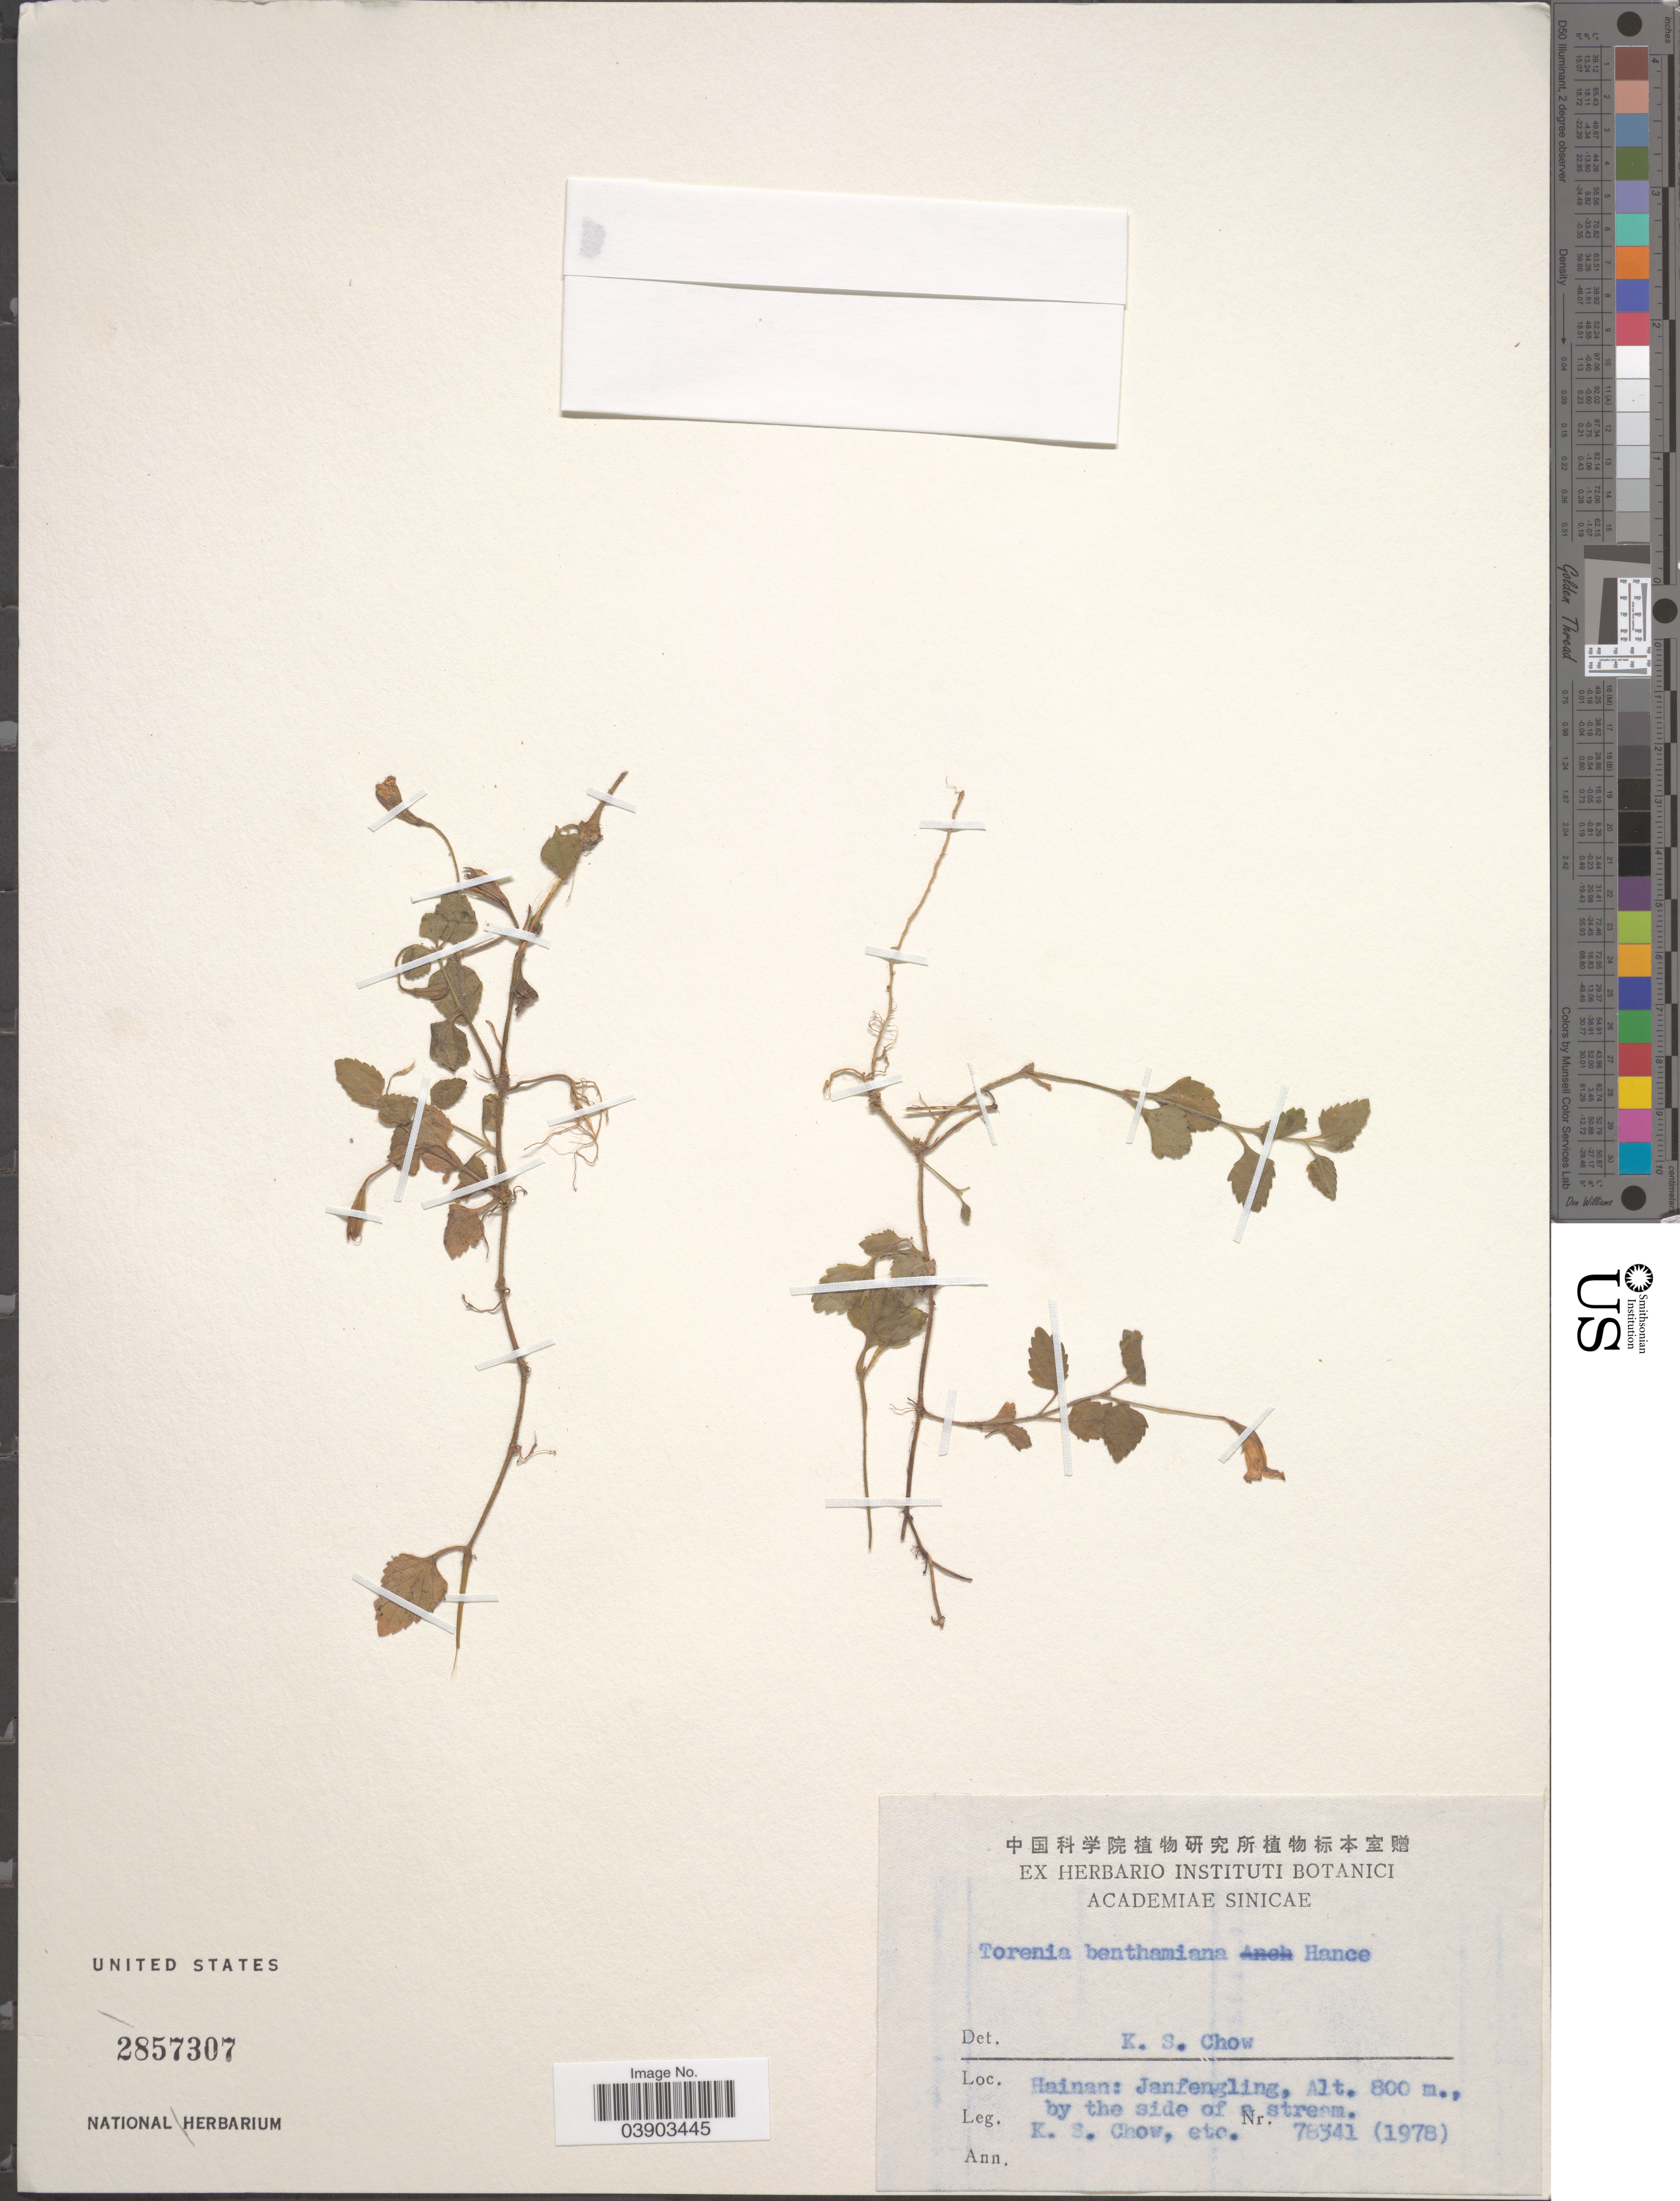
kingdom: Plantae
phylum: Tracheophyta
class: Magnoliopsida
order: Lamiales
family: Linderniaceae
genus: Torenia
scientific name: Torenia benthamiana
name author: Hance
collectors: K. S. Chow & et al.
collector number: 78341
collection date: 1978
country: China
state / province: Hainan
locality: Janfengling, by the side of a stream.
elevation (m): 800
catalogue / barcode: US 2857307